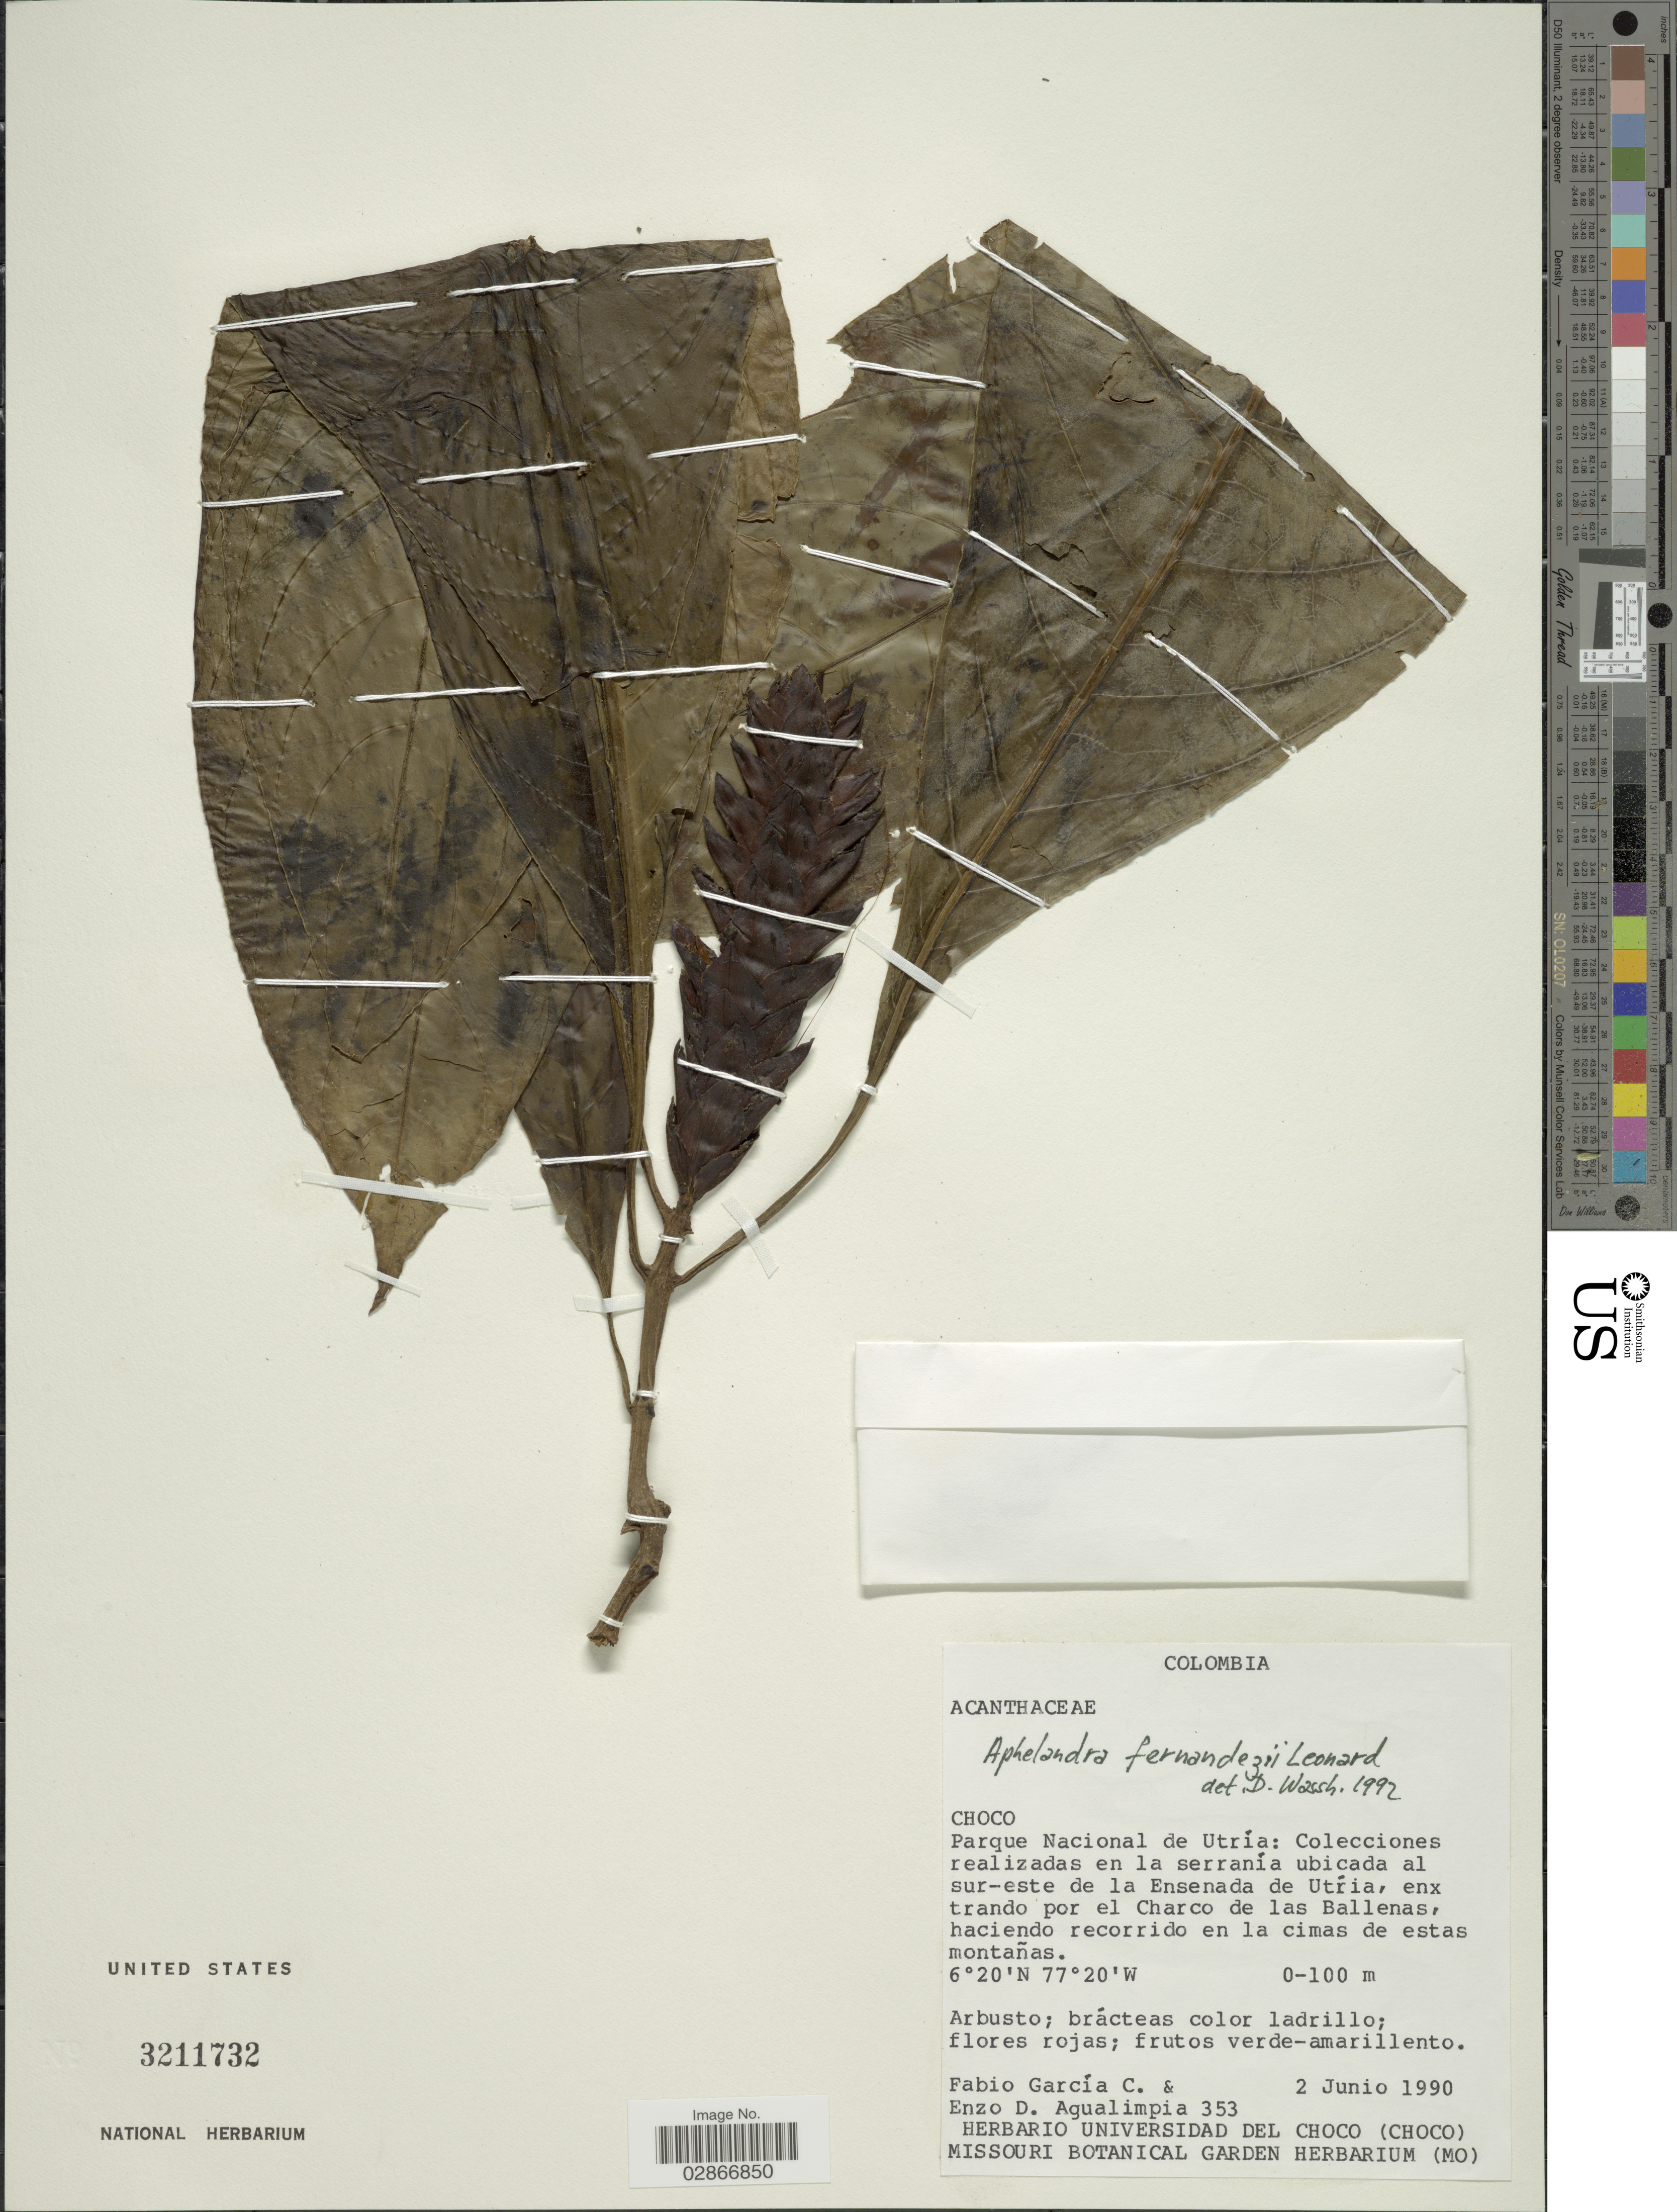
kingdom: Plantae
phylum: Tracheophyta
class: Magnoliopsida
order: Lamiales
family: Acanthaceae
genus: Aphelandra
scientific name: Aphelandra fernandezii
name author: Leonard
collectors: F. García C. & E. D. Agualimpia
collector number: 353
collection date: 1990-06-02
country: Colombia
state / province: Chocó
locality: Parque Nacional de Utría: Colecciones realizadas en la serranía ubicada al sur-este de la Ensenada de Utria, enx trando por el Charco de las Ballenas.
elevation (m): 0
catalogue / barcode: US 3211732